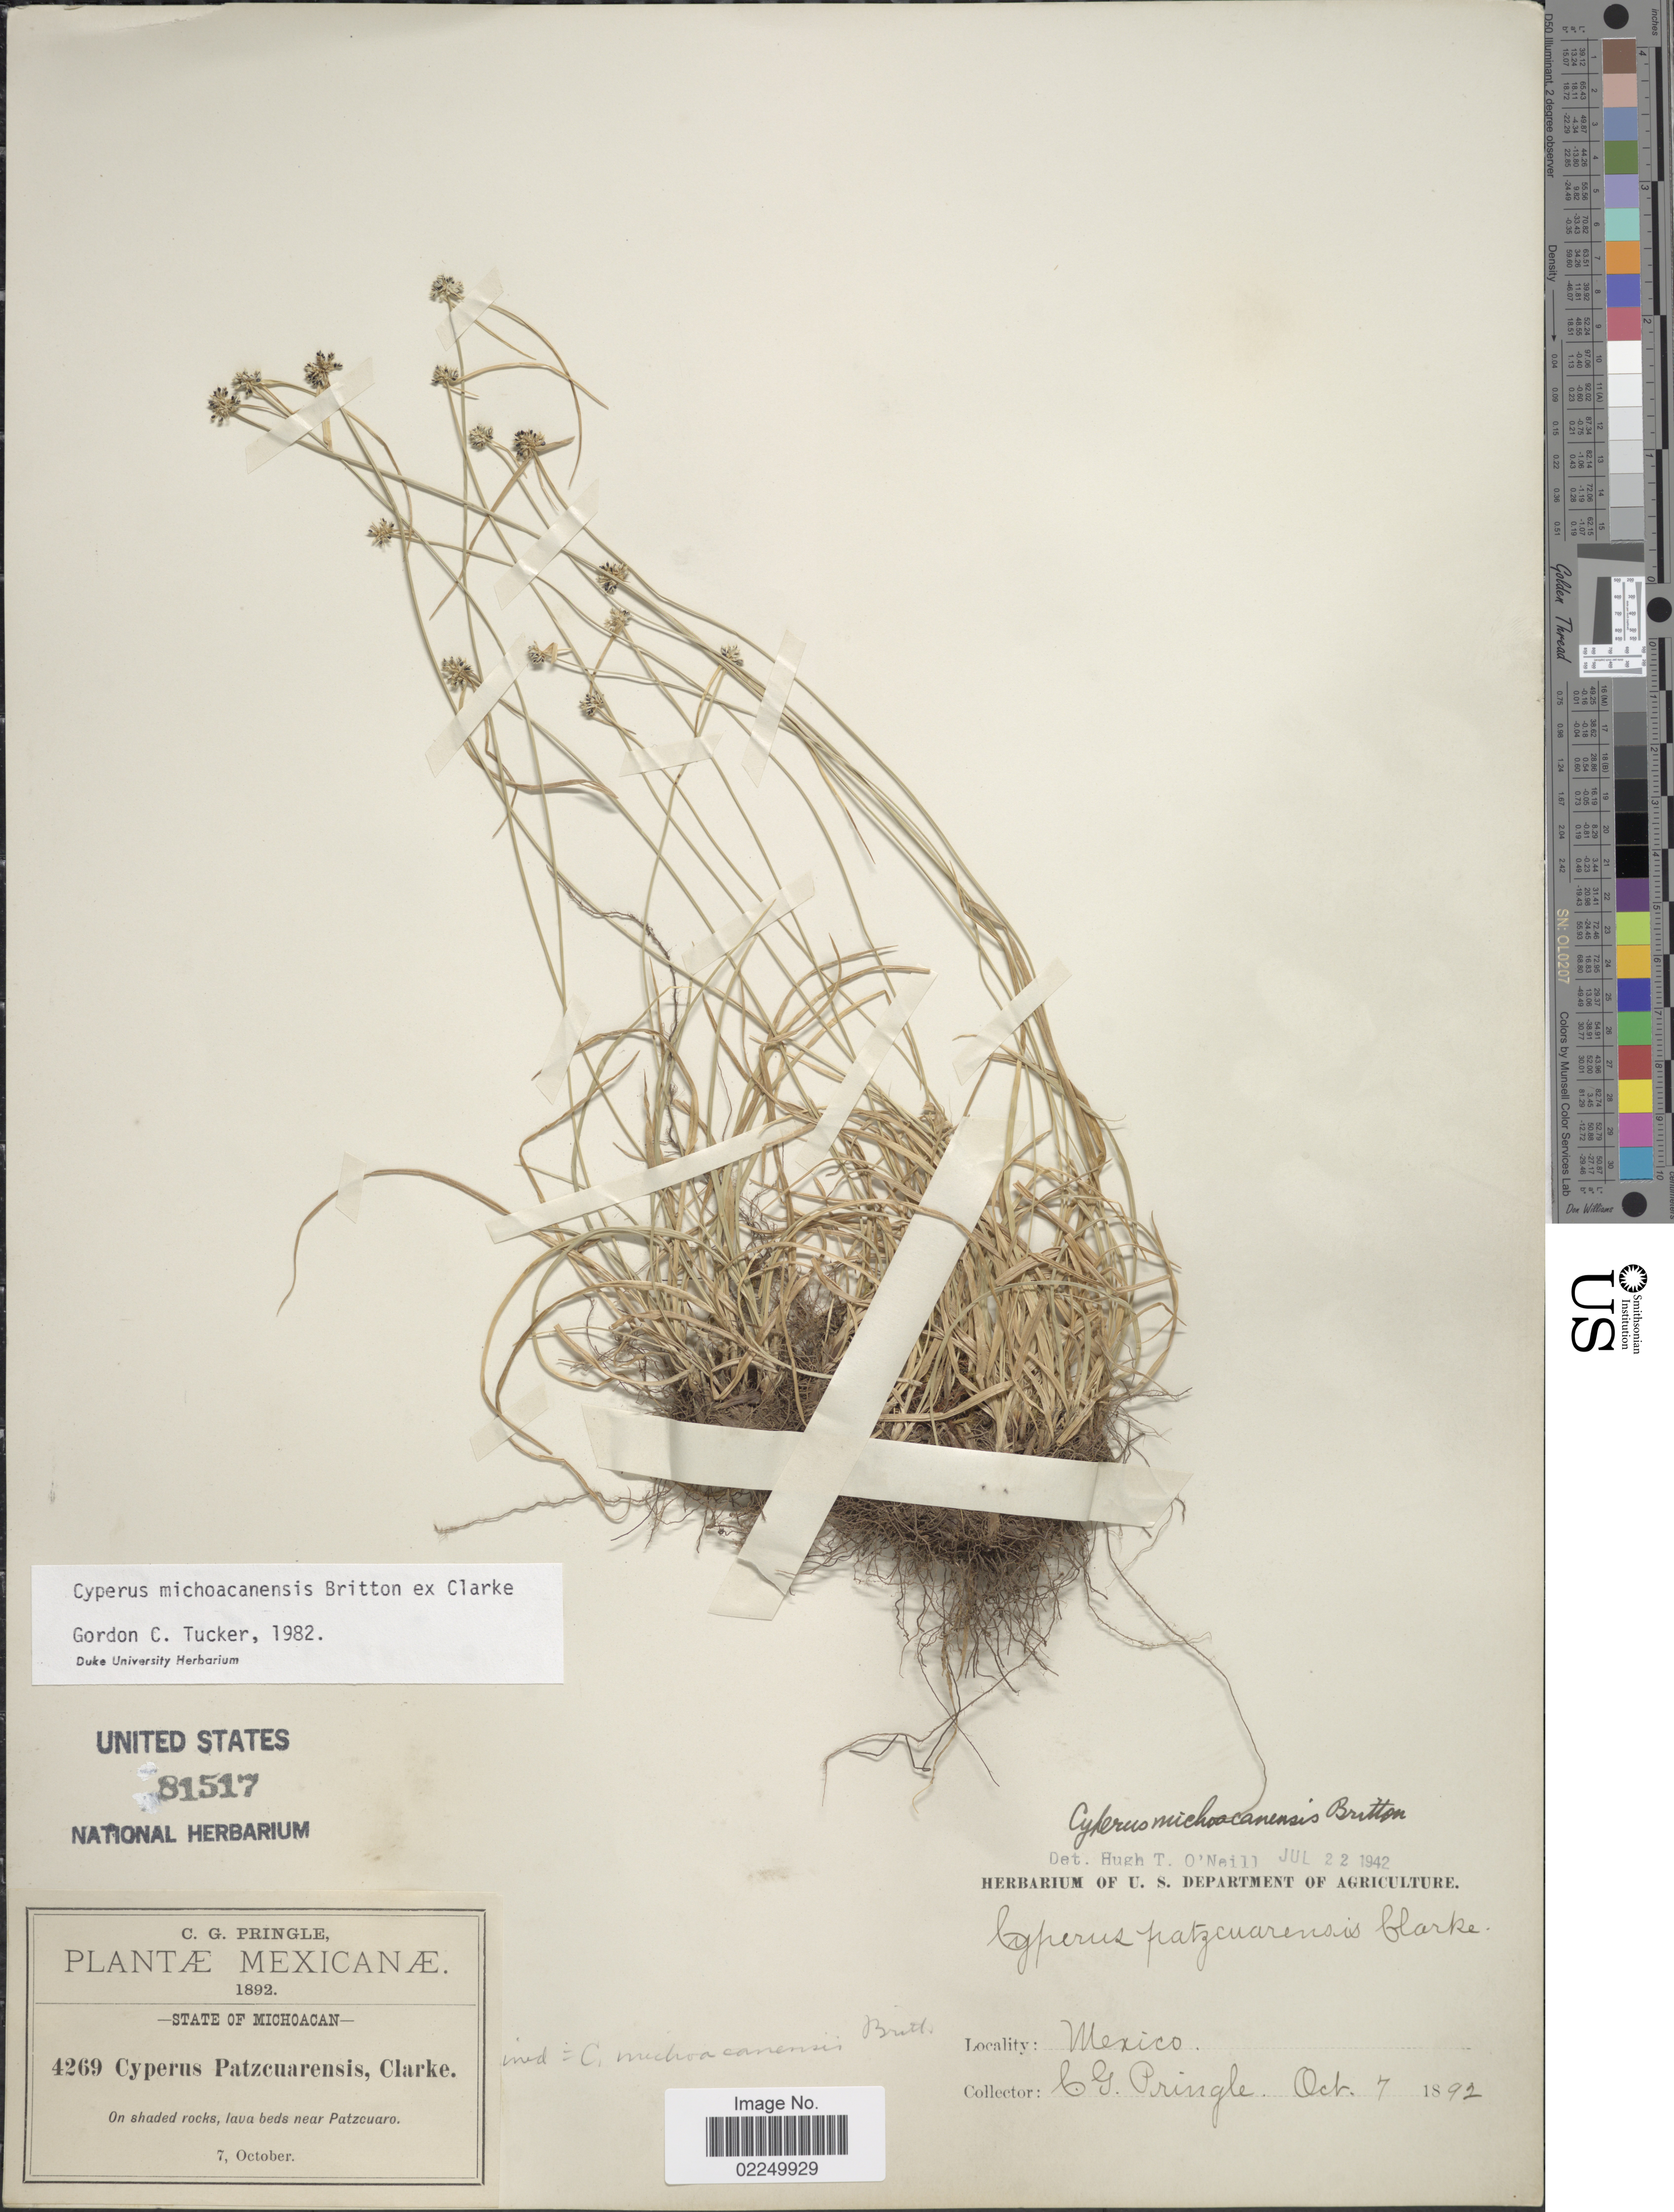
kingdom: Plantae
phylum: Tracheophyta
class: Liliopsida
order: Poales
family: Cyperaceae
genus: Cyperus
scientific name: Cyperus michoacanensis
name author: Britton ex C.B. Clarke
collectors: C. G. Pringle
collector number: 4269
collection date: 1892-10-07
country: Mexico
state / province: Michoacán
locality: On shaded rocks, lava beds near Patzcuaro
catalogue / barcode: US 81517